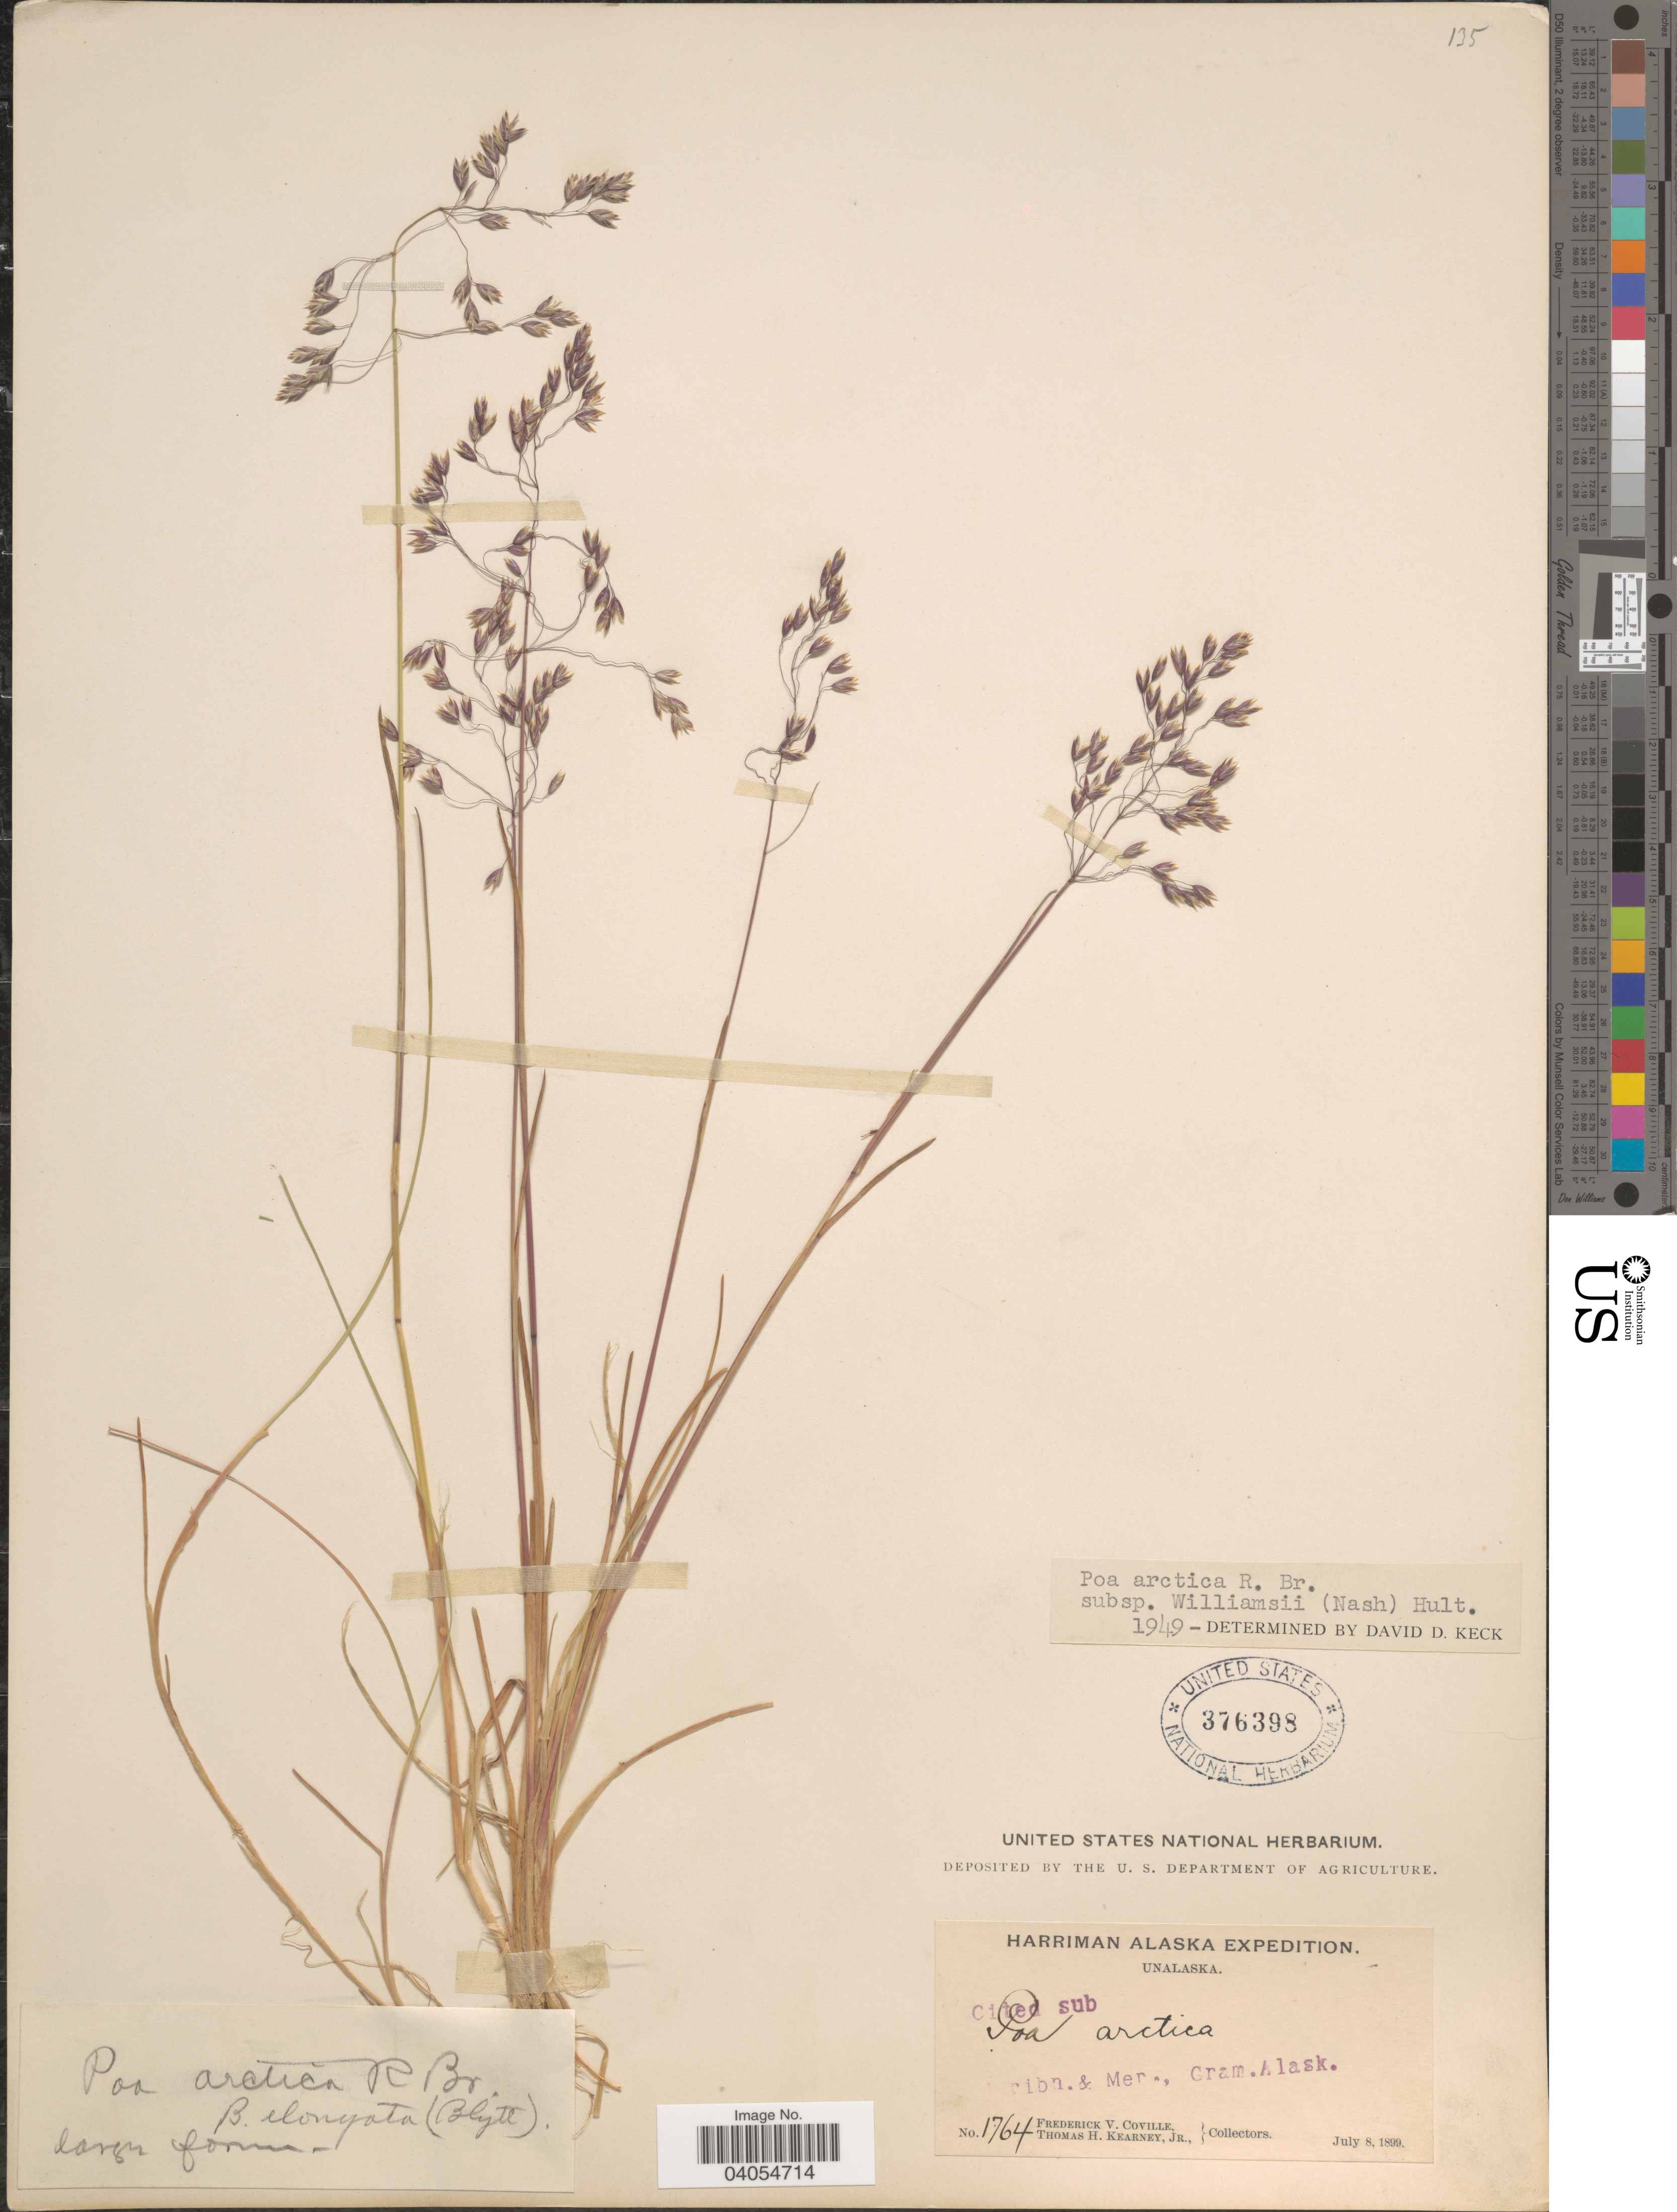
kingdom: Plantae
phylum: Tracheophyta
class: Liliopsida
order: Poales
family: Poaceae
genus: Poa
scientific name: Poa arctica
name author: R. Br.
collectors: F. V. Coville & T. H. Kearney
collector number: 1764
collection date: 1899-07-08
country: United States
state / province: Alaska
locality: Unalaska.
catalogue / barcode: US 376398